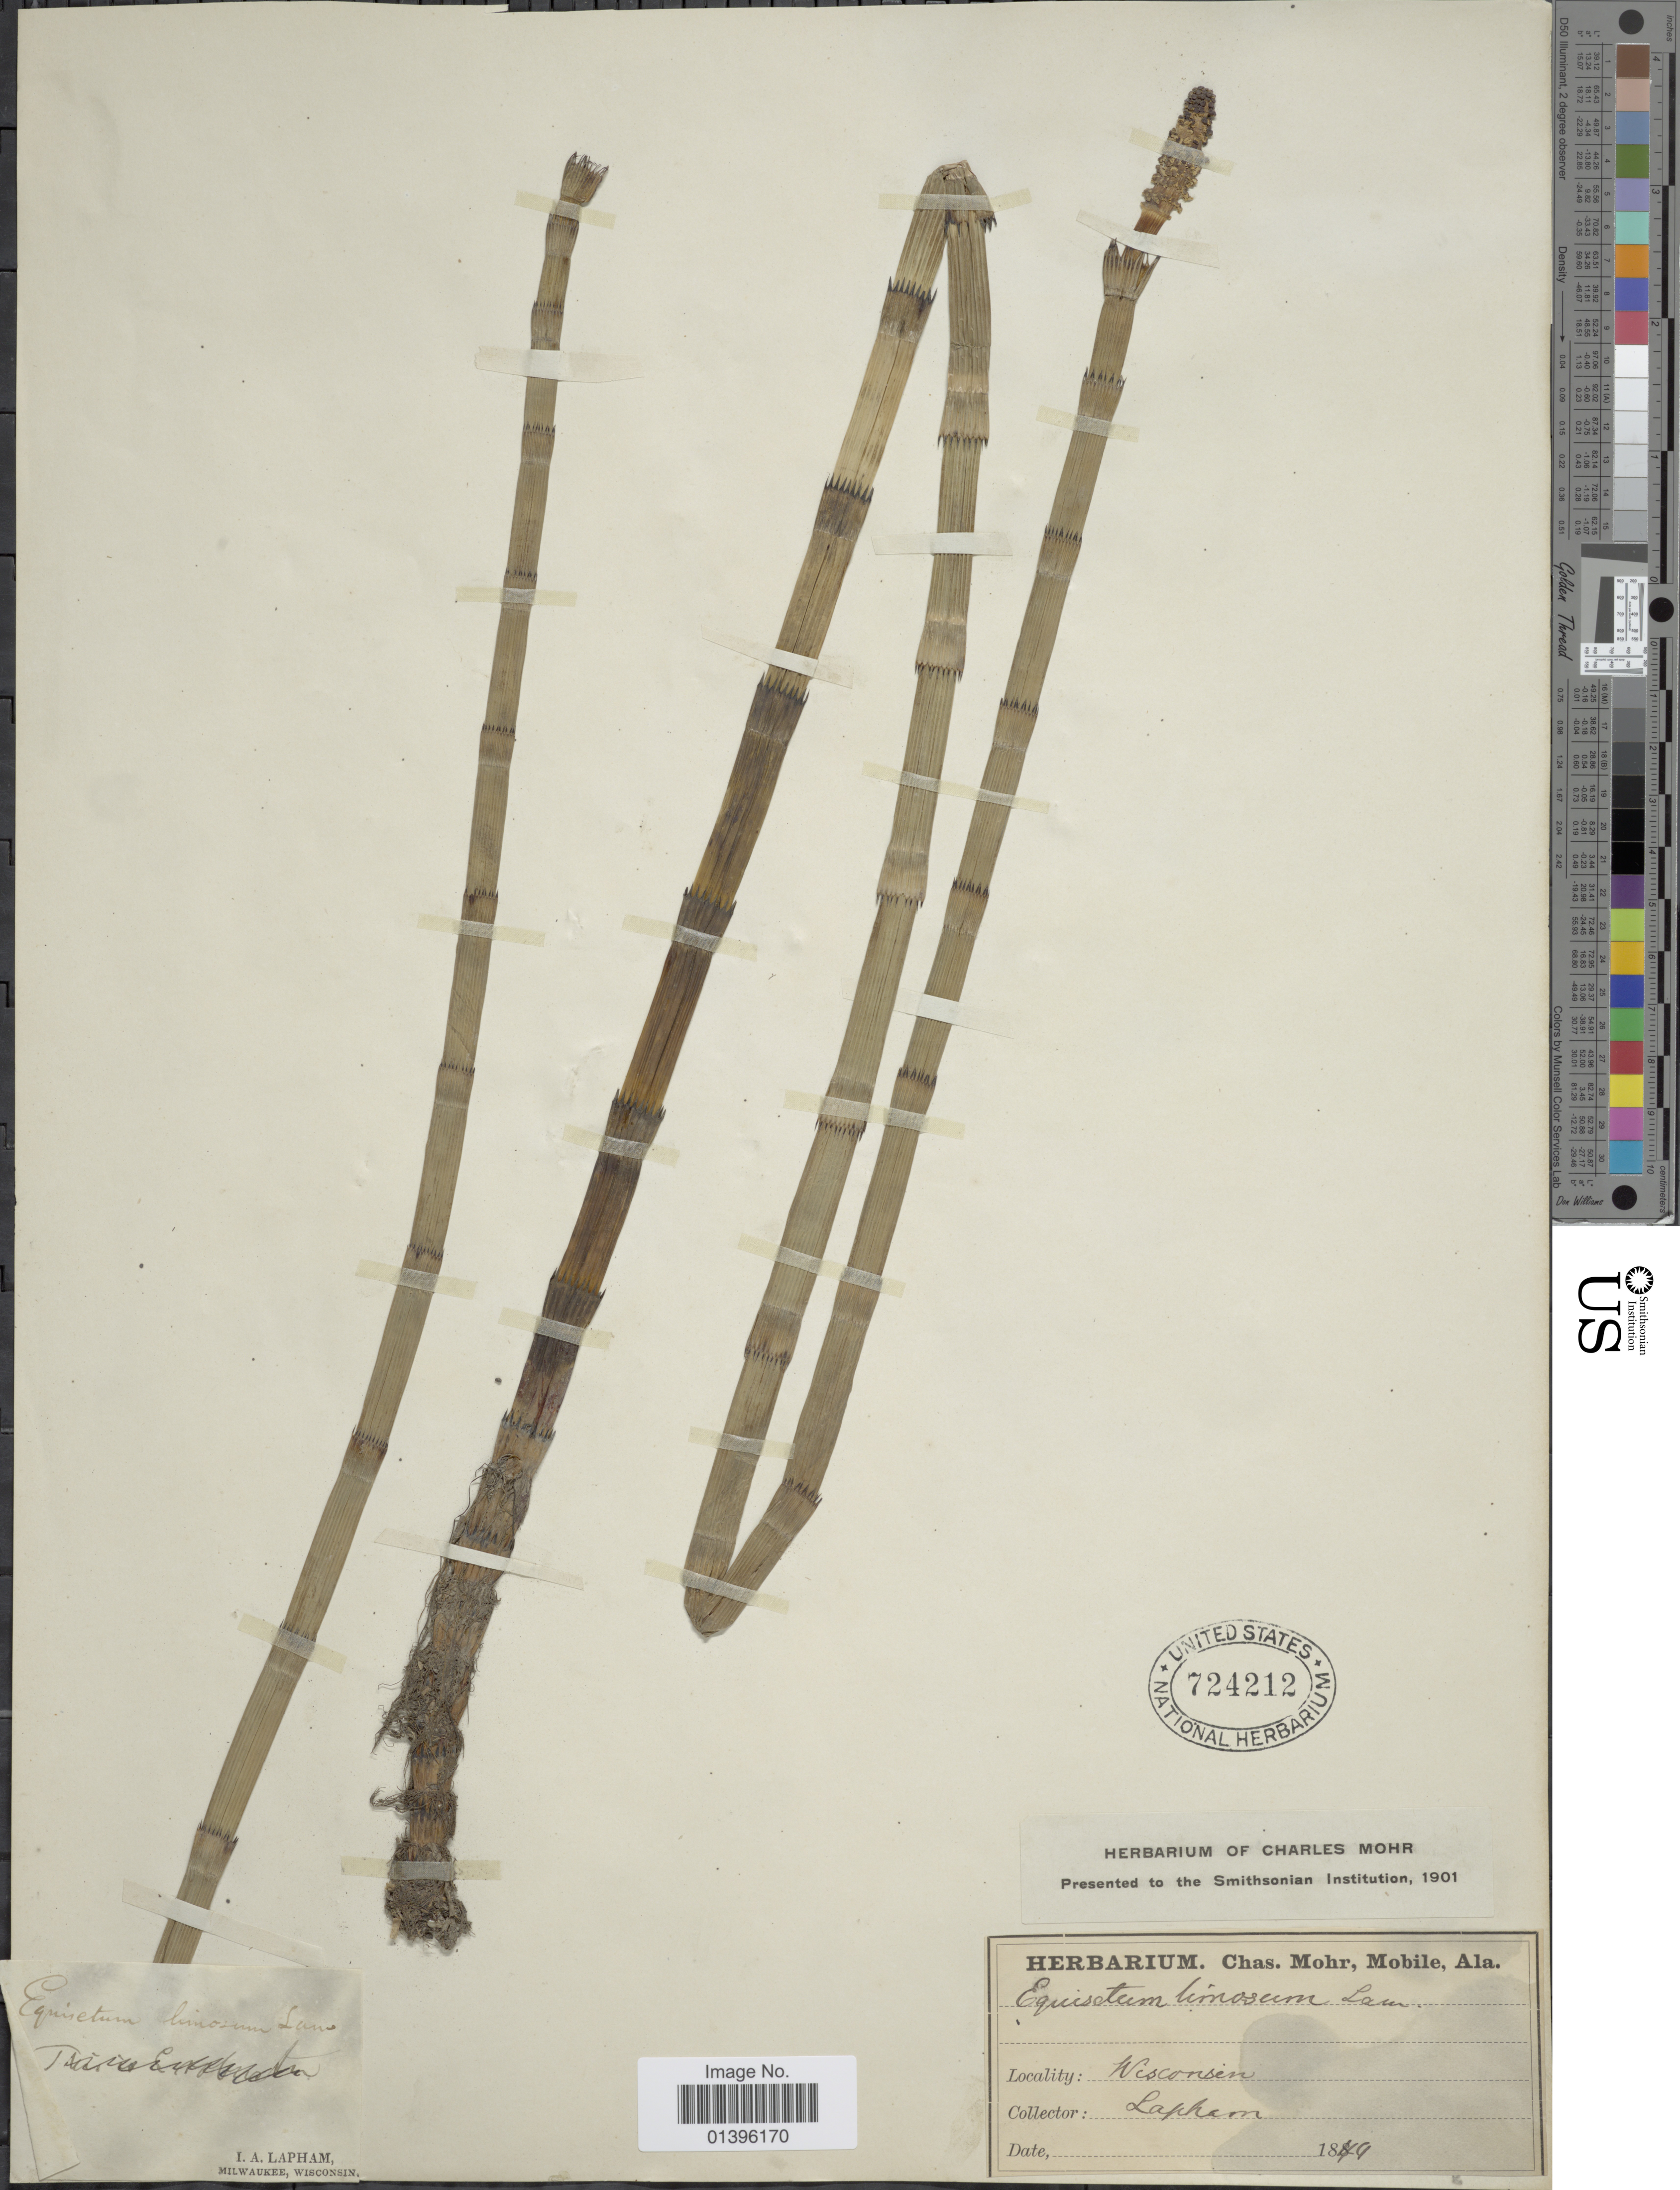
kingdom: Plantae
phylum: Tracheophyta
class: Polypodiopsida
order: Equisetales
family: Equisetaceae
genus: Equisetum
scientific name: Equisetum fluviatile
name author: L.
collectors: I. Lapham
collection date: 1849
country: United States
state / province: Wisconsin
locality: Milwaukee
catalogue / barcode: US 724212